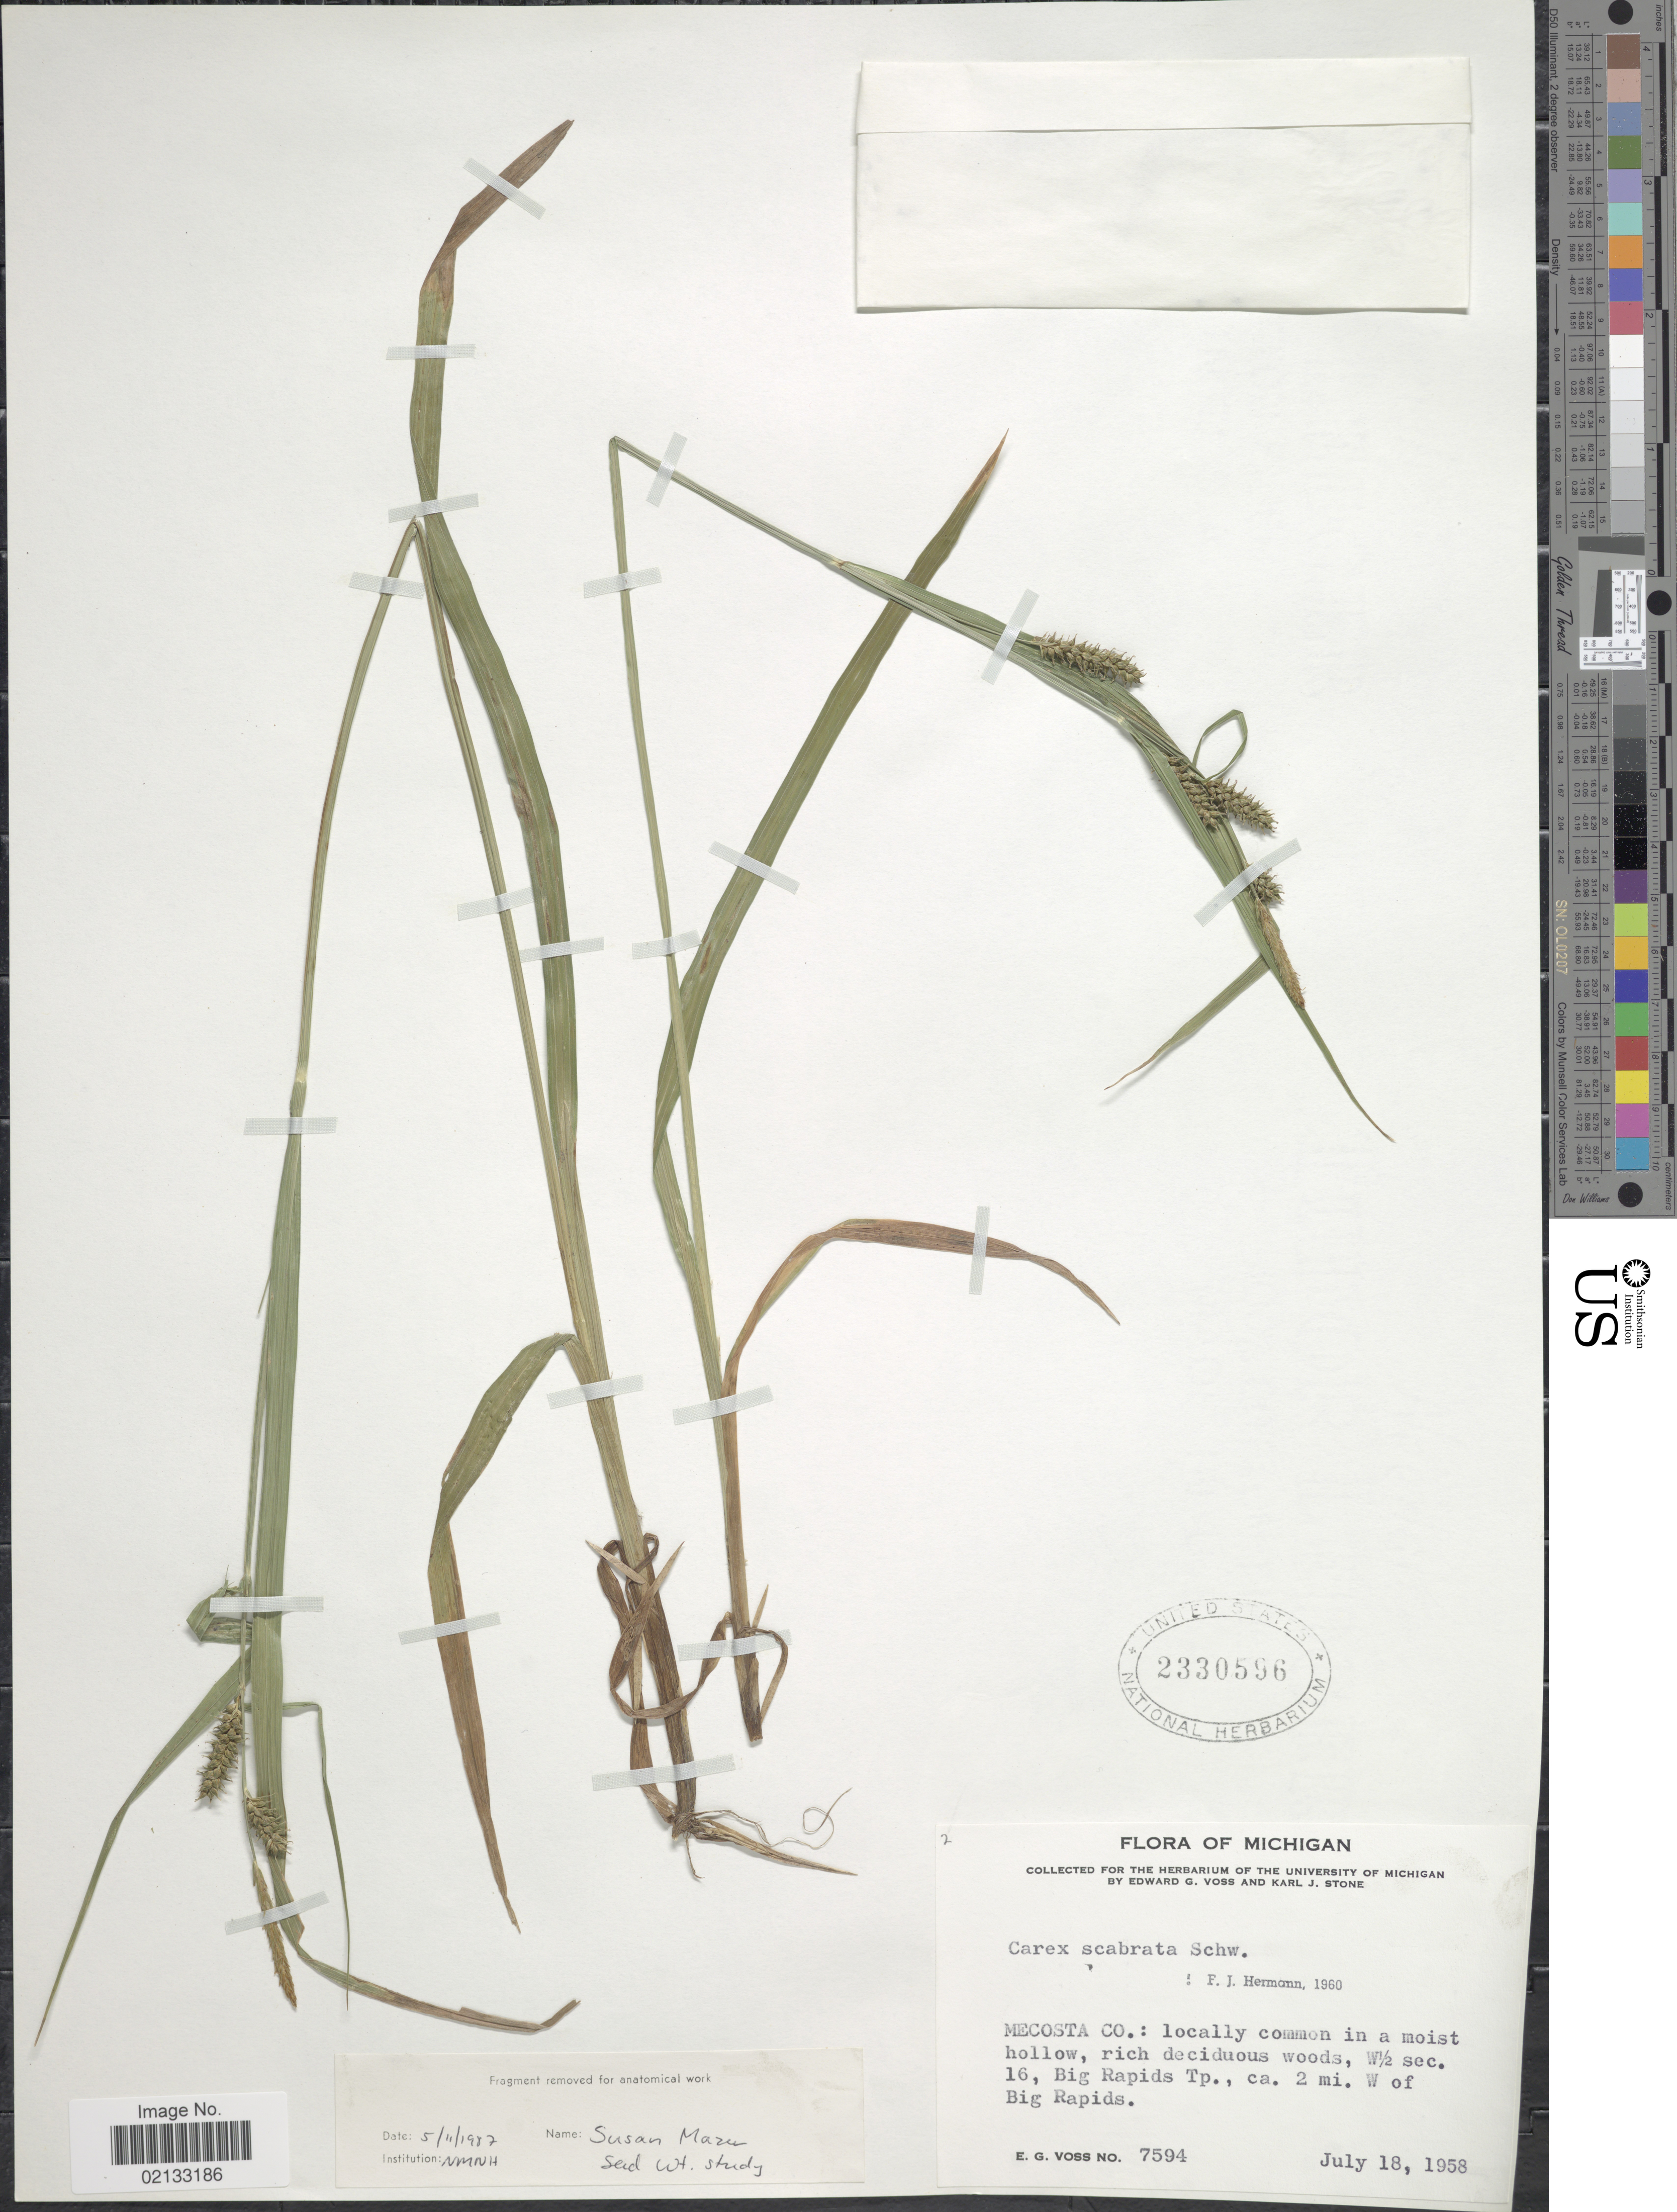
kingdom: Plantae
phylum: Tracheophyta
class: Liliopsida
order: Poales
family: Cyperaceae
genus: Carex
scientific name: Carex scabrata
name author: Schwein.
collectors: E. G. Voss & K. J. Stone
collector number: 7594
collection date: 1958-07-18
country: United States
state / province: Michigan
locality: Mecosta Co.: in a moist hollow, rich deciduous woods, W1/2 sec. 16, Big Rapids Tp., ca. 2 mi. W of Big Rapids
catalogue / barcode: US 2330596